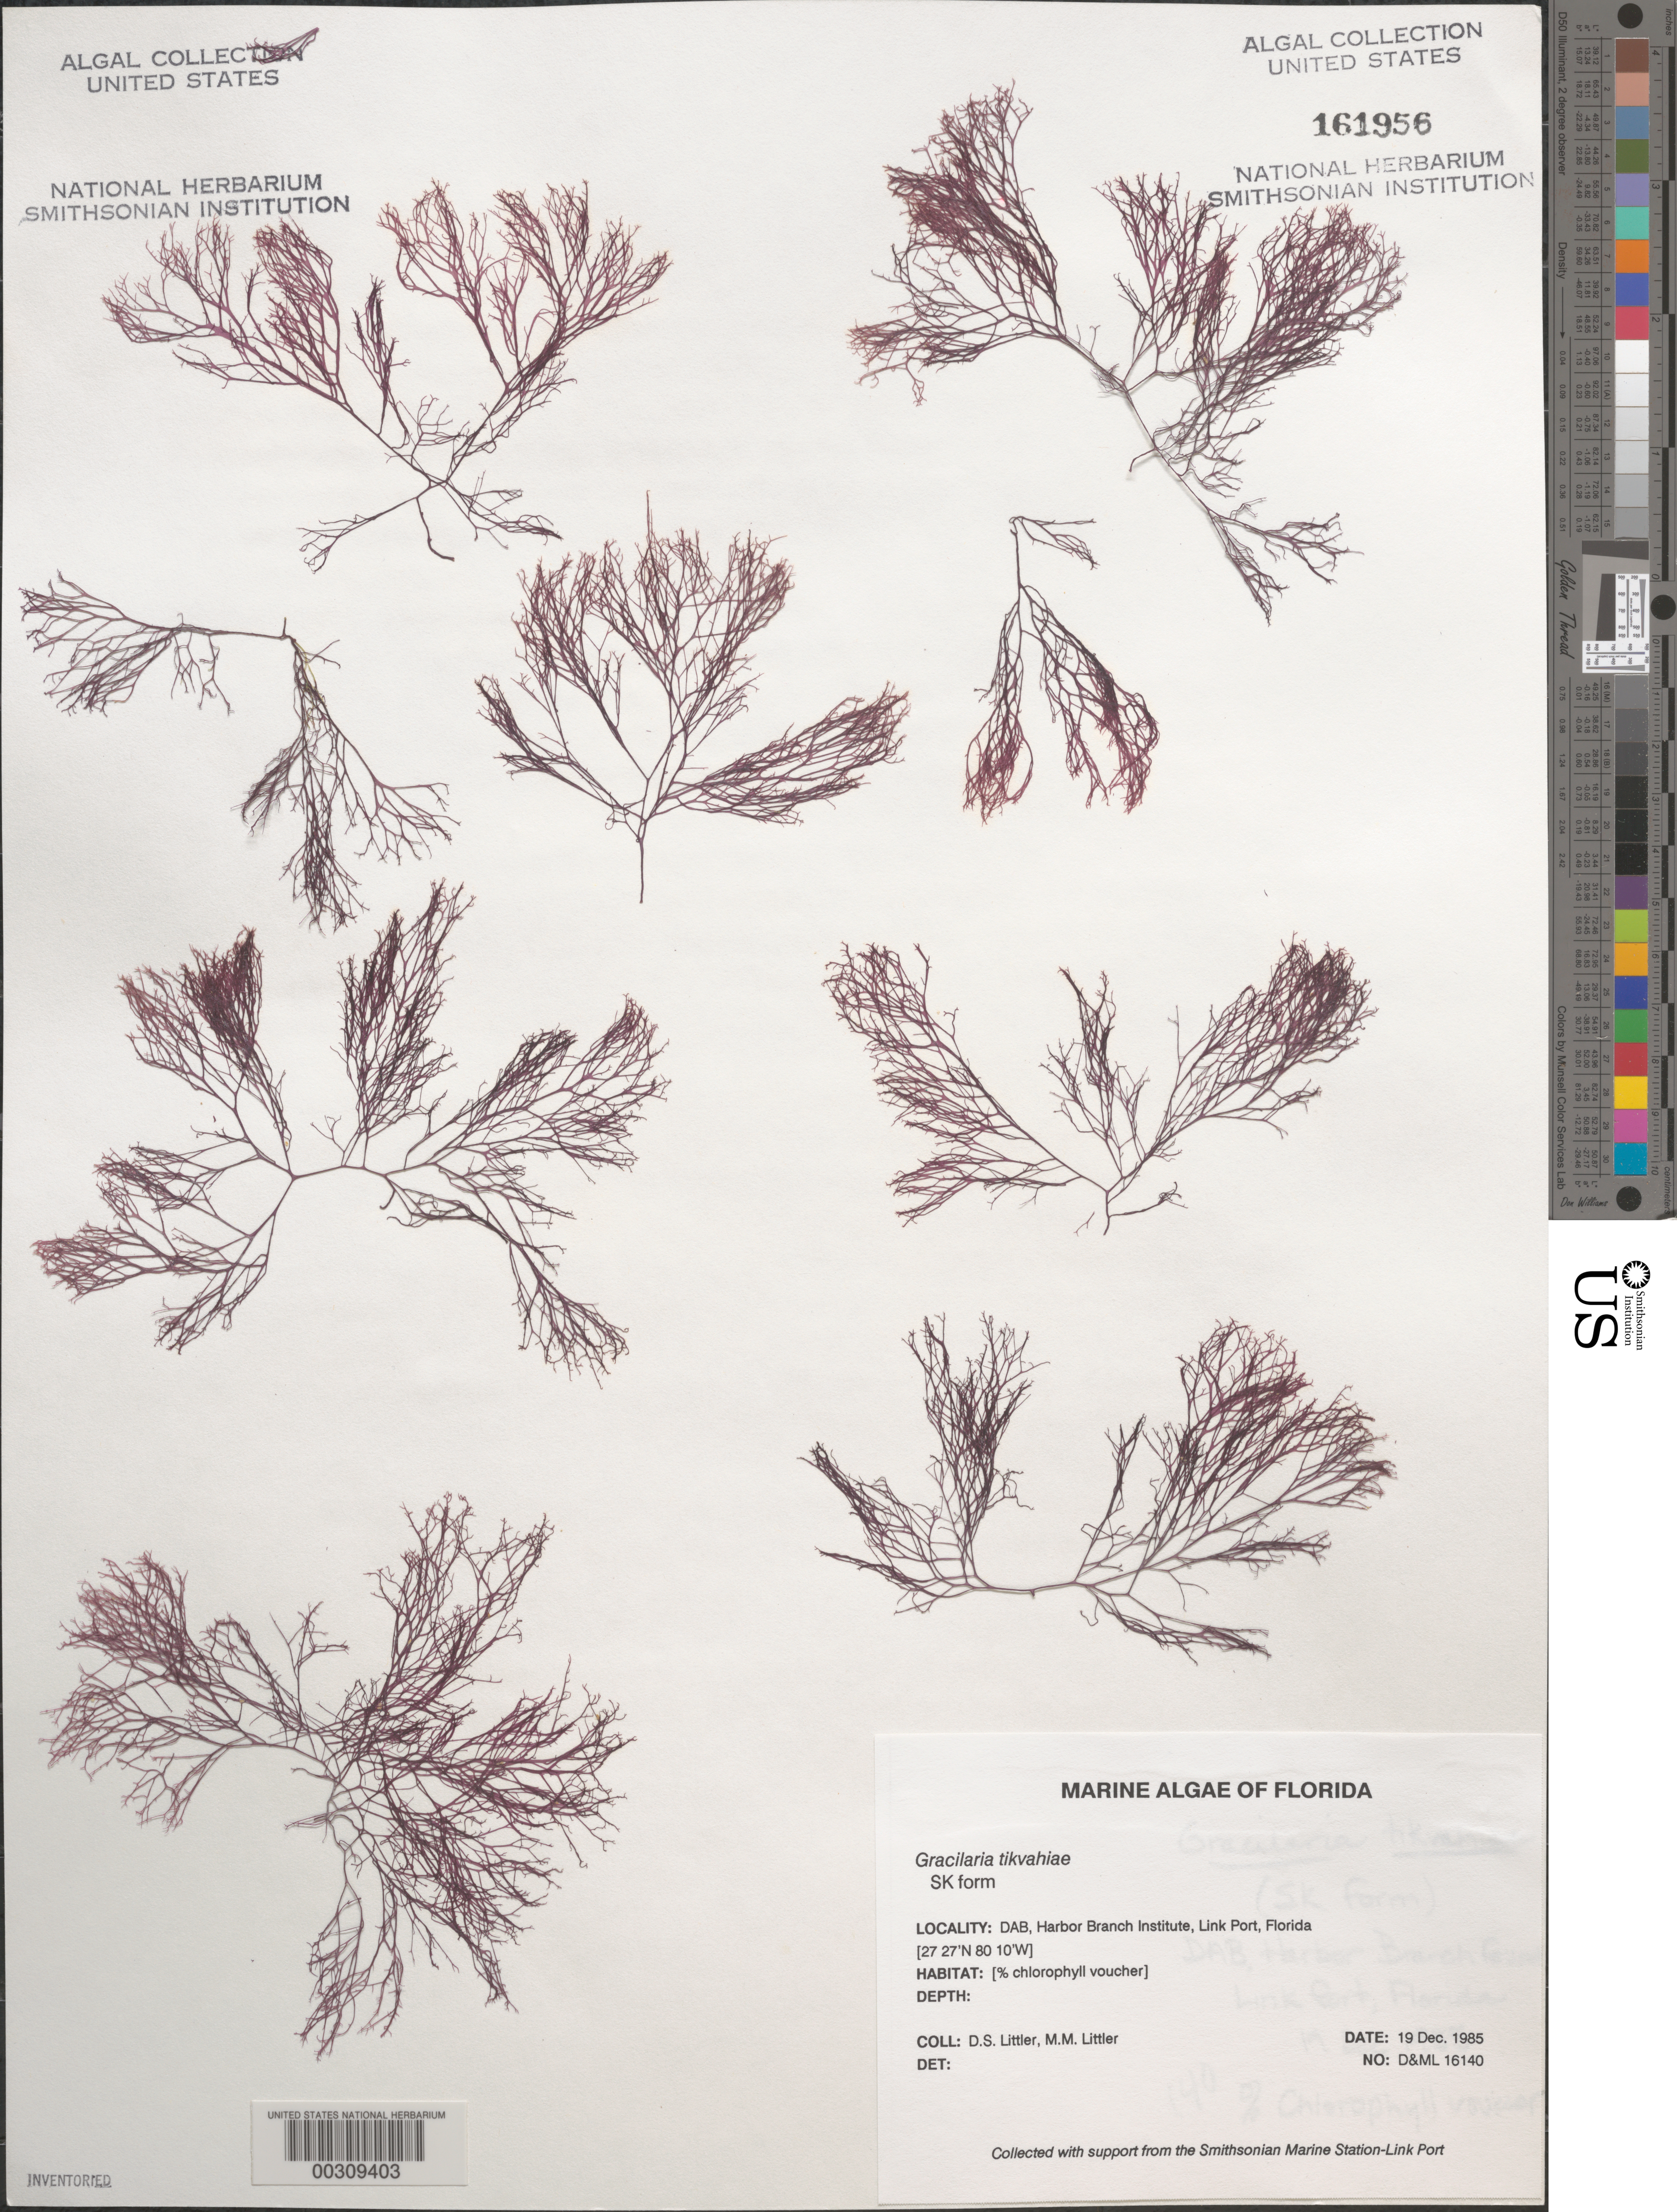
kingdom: Plantae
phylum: Rhodophyta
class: Florideophyceae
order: Gracilariales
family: Gracilariaceae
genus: Gracilaria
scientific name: Gracilaria tikvahiae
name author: McLachlan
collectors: D. S. Littler & M. M. Littler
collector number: D&ML 16140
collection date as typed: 19 Dec 1985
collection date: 1985-12-19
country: United States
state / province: Florida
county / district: Saint Lucie County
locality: Harbor Branch Oceanographic Institutue, Link Port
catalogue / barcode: US 161956